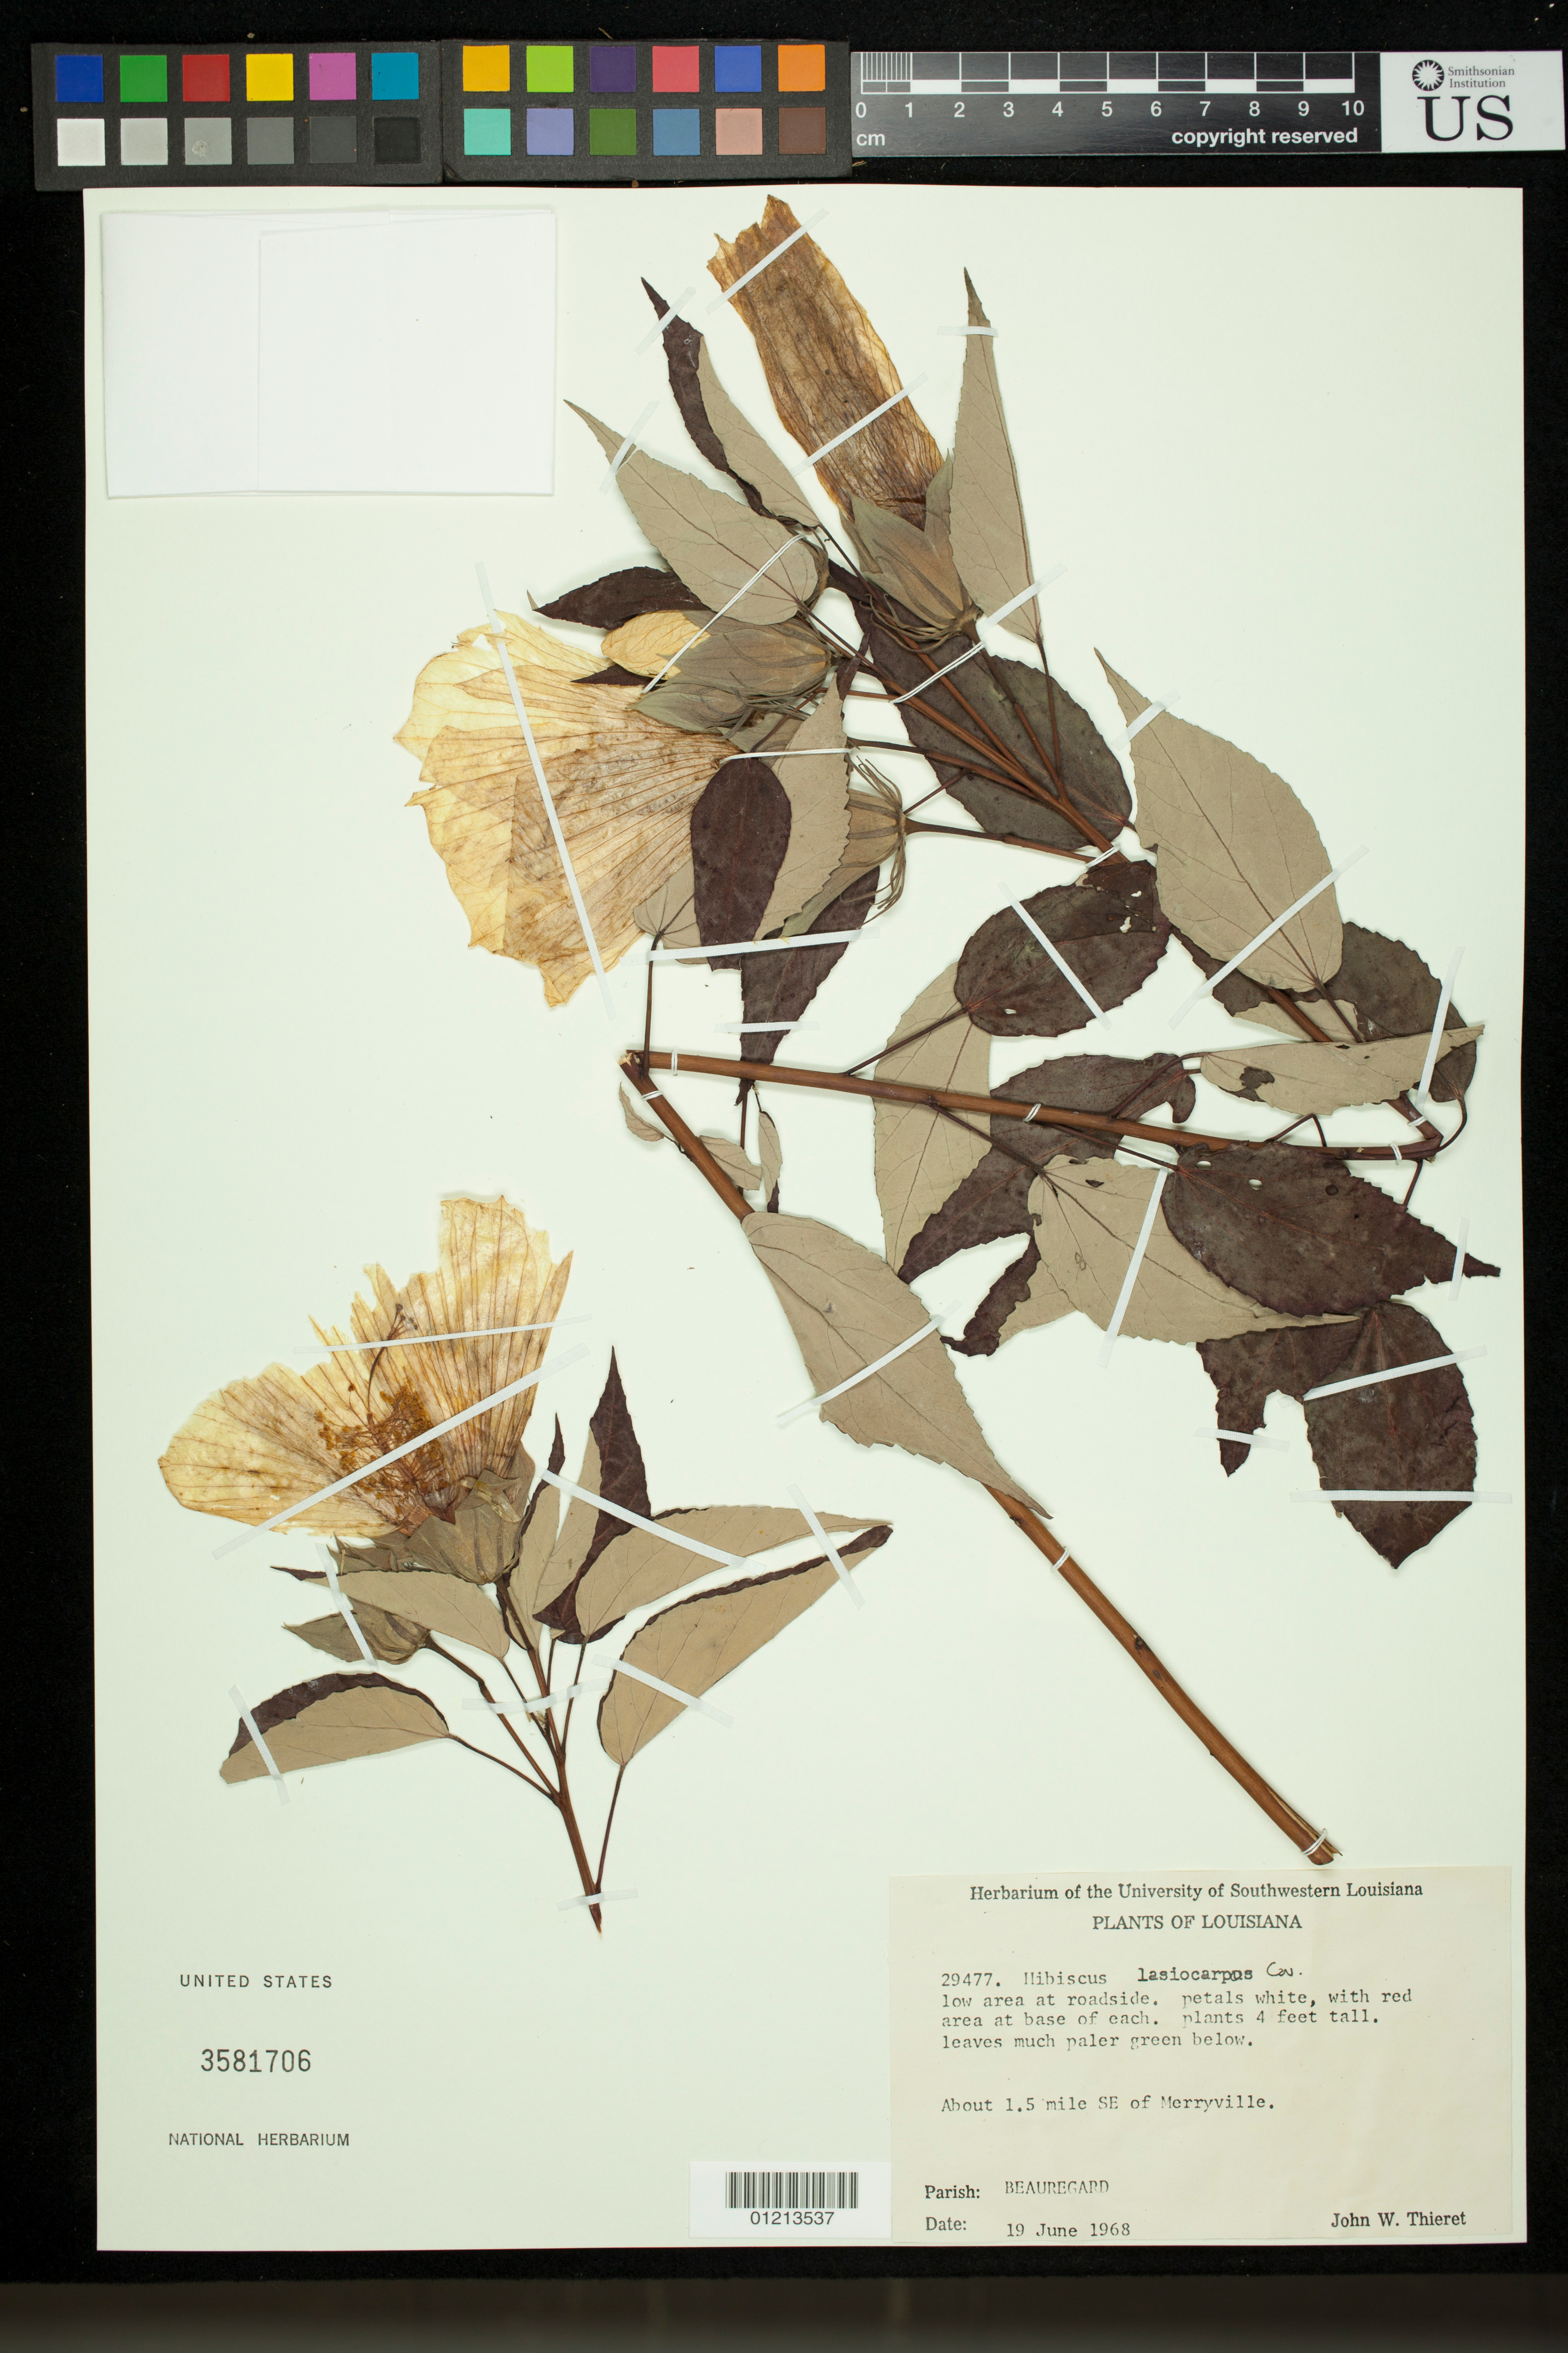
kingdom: Plantae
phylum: Tracheophyta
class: Magnoliopsida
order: Malvales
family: Malvaceae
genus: Hibiscus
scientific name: Hibiscus lasiocarpos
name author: Cav.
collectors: J. W. Thieret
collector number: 29477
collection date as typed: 19 Jun 1968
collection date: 1968-06-19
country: United States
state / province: Louisiana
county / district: Beauregard Parish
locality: Parish Beauregard: About 1.5 mile SE of Merryville.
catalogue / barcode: US 3581706